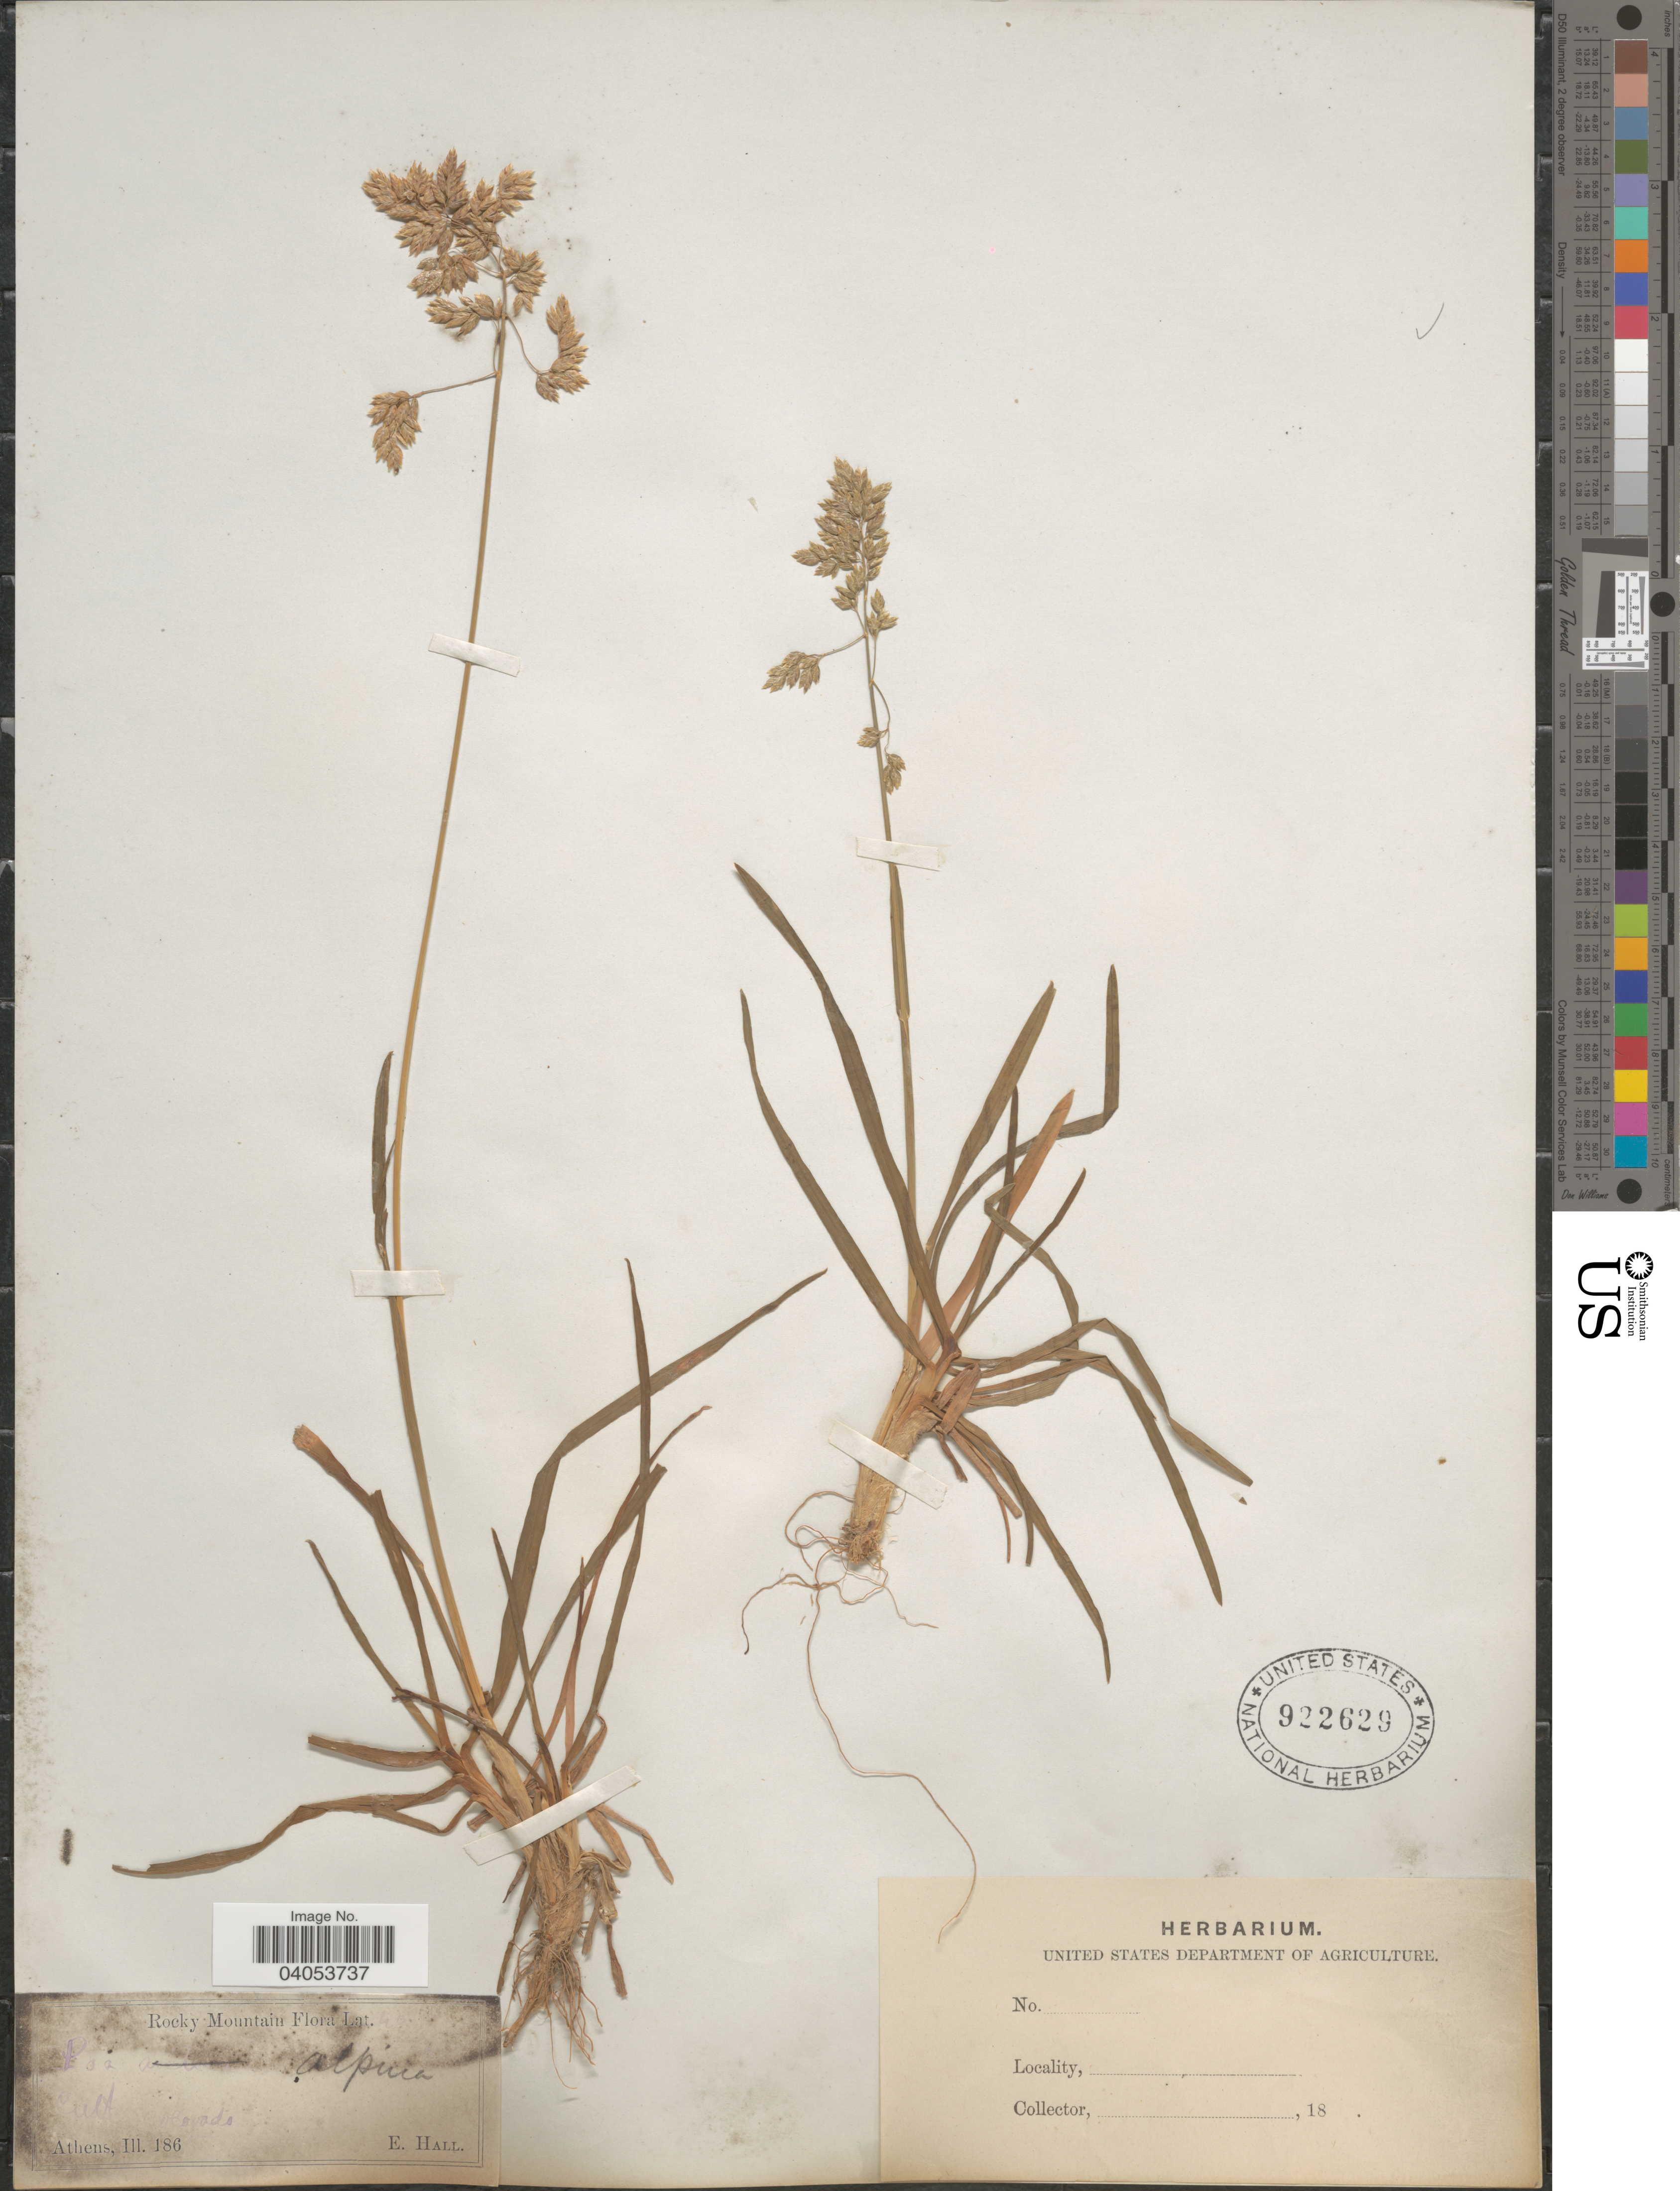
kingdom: Plantae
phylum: Tracheophyta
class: Liliopsida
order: Poales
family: Poaceae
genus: Poa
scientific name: Poa alpina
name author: L.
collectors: E. Hall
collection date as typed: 186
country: United States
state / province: Colorado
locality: Rocky Mountain.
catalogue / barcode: US 922629